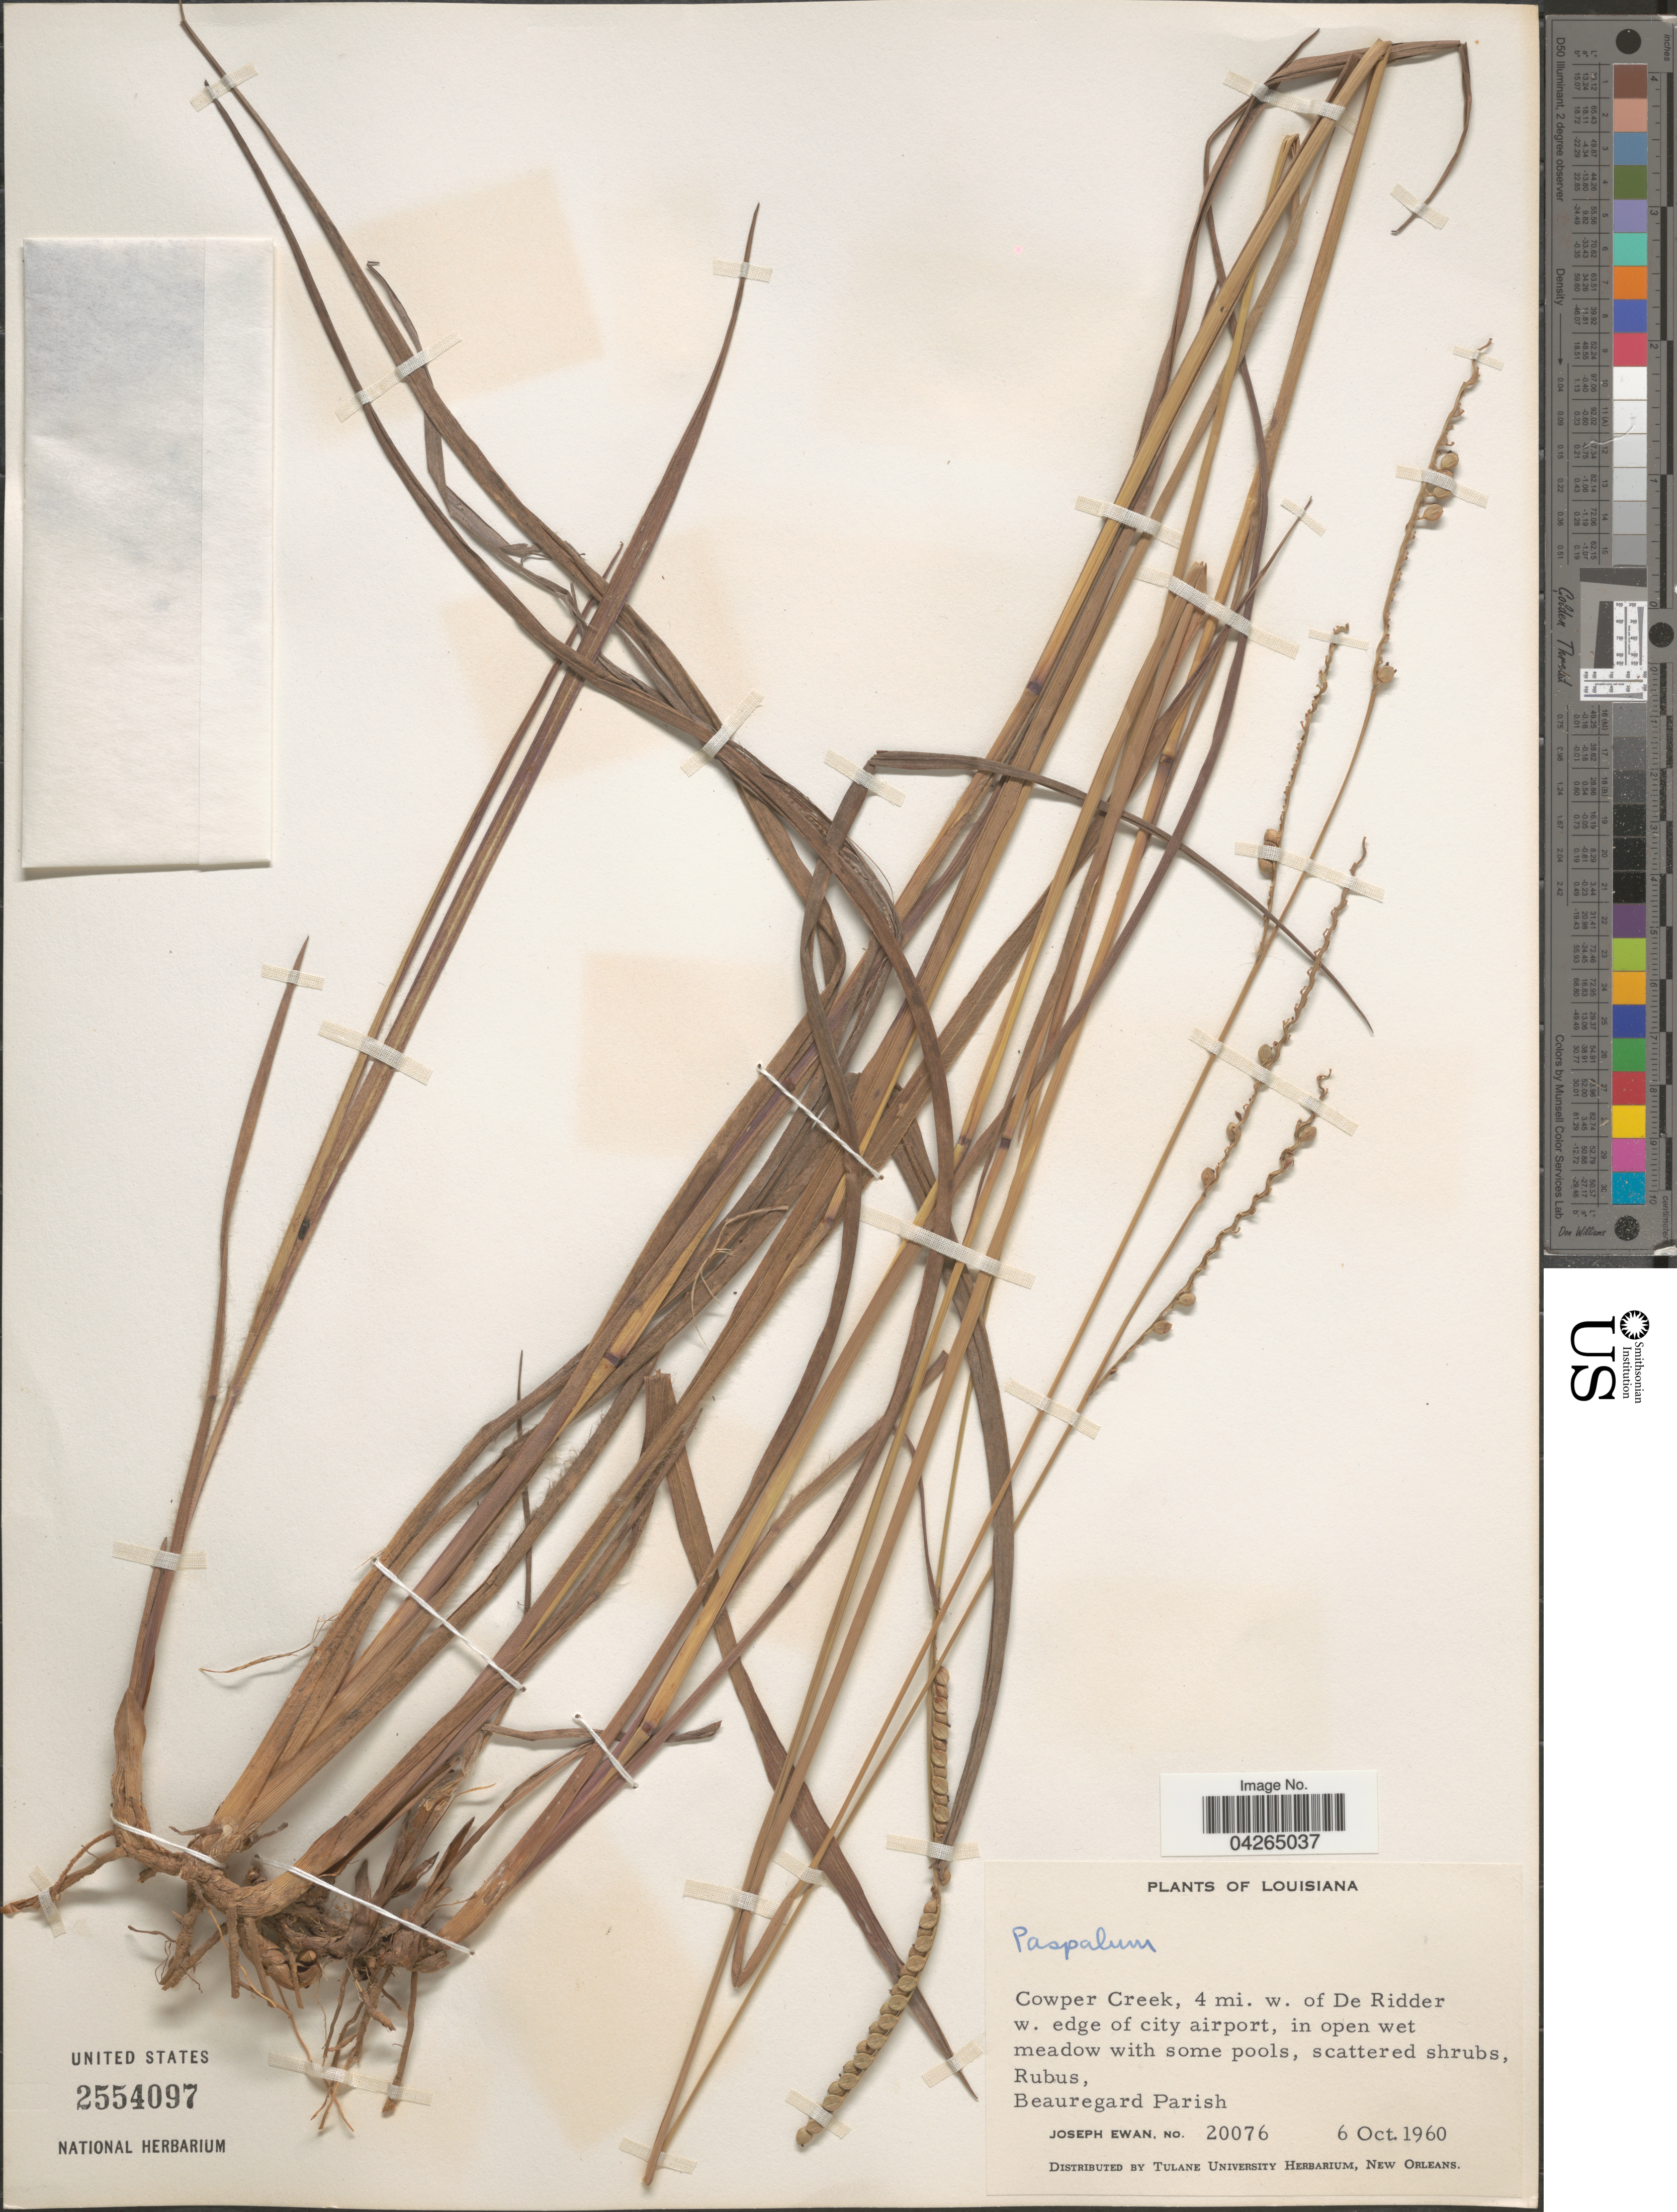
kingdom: Plantae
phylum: Tracheophyta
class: Liliopsida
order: Poales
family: Poaceae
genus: Paspalum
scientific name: Paspalum sp.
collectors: J. A. Ewan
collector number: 20076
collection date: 1960-10-06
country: United States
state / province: Louisiana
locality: Cowper Creek, 4 mi. w. of De Ridder w. edge of city airport, in open wet meadow. Beauregard Parish.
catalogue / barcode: US 2554097